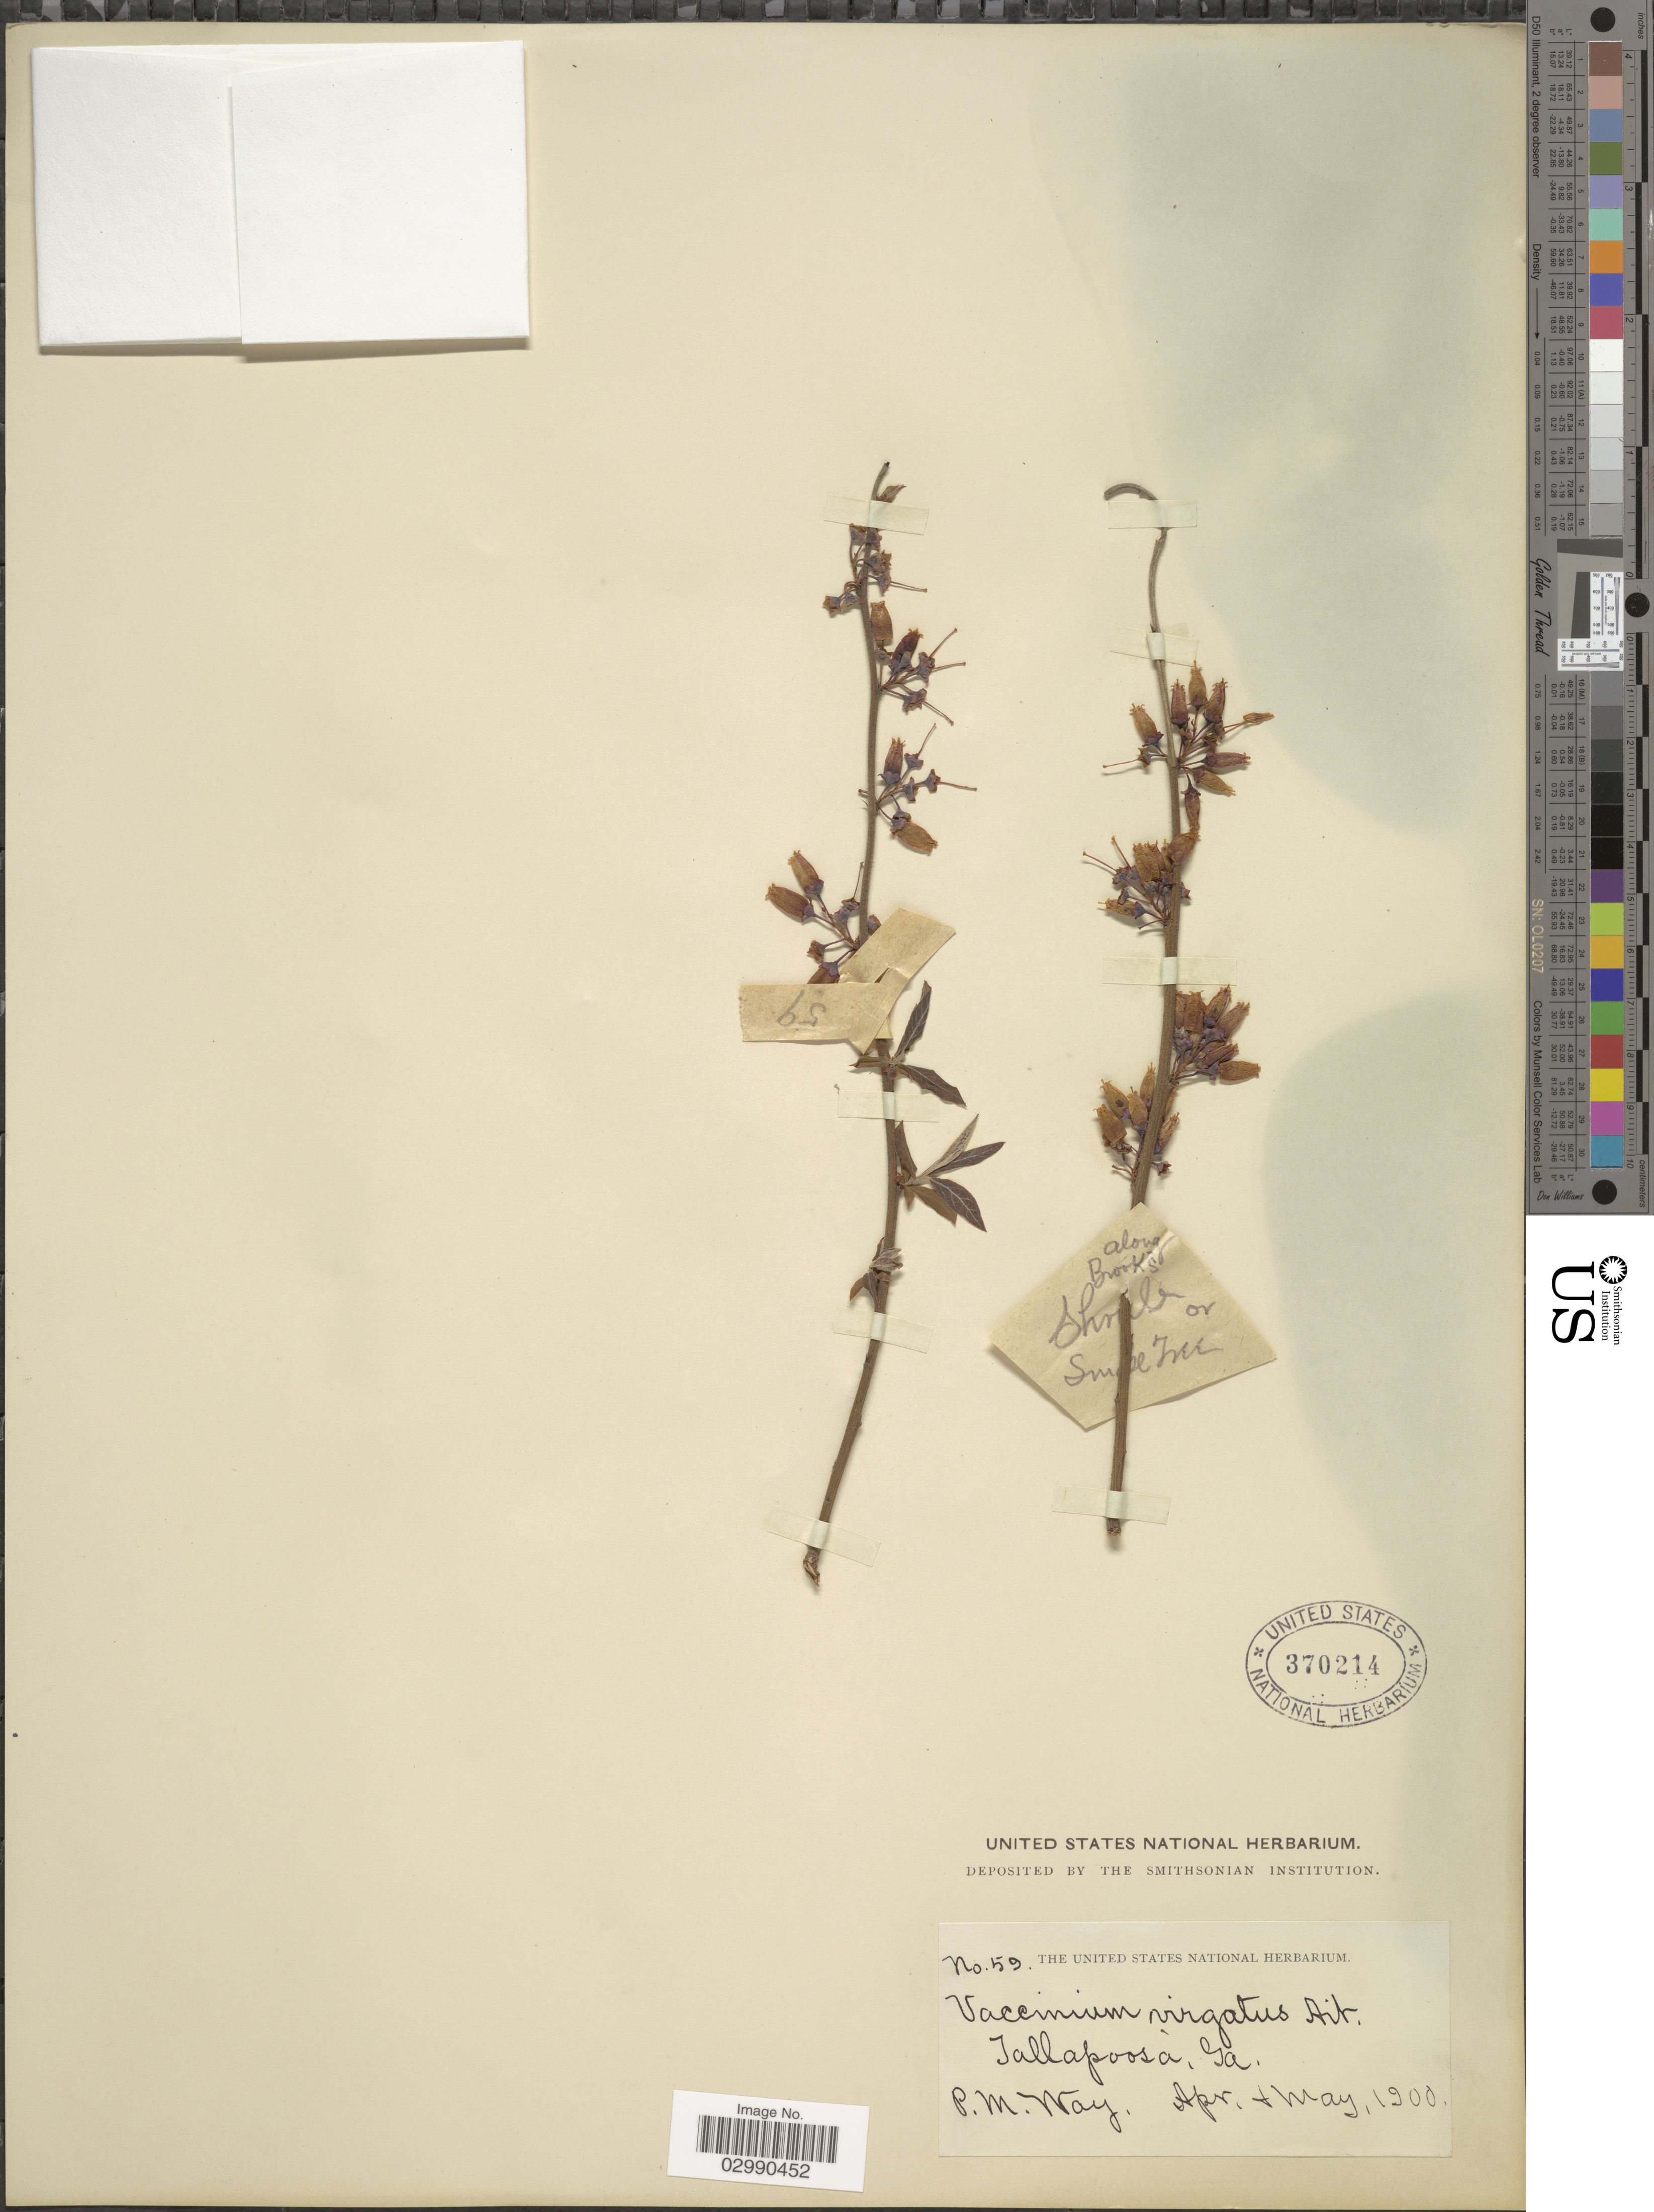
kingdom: Plantae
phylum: Tracheophyta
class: Magnoliopsida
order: Ericales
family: Ericaceae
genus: Vaccinium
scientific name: Vaccinium vacillans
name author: Kalm ex Torr.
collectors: P. Way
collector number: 59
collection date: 1900-04/1900-05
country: United States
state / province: Georgia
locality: Tallapoosa, Ga.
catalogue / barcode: US 370214